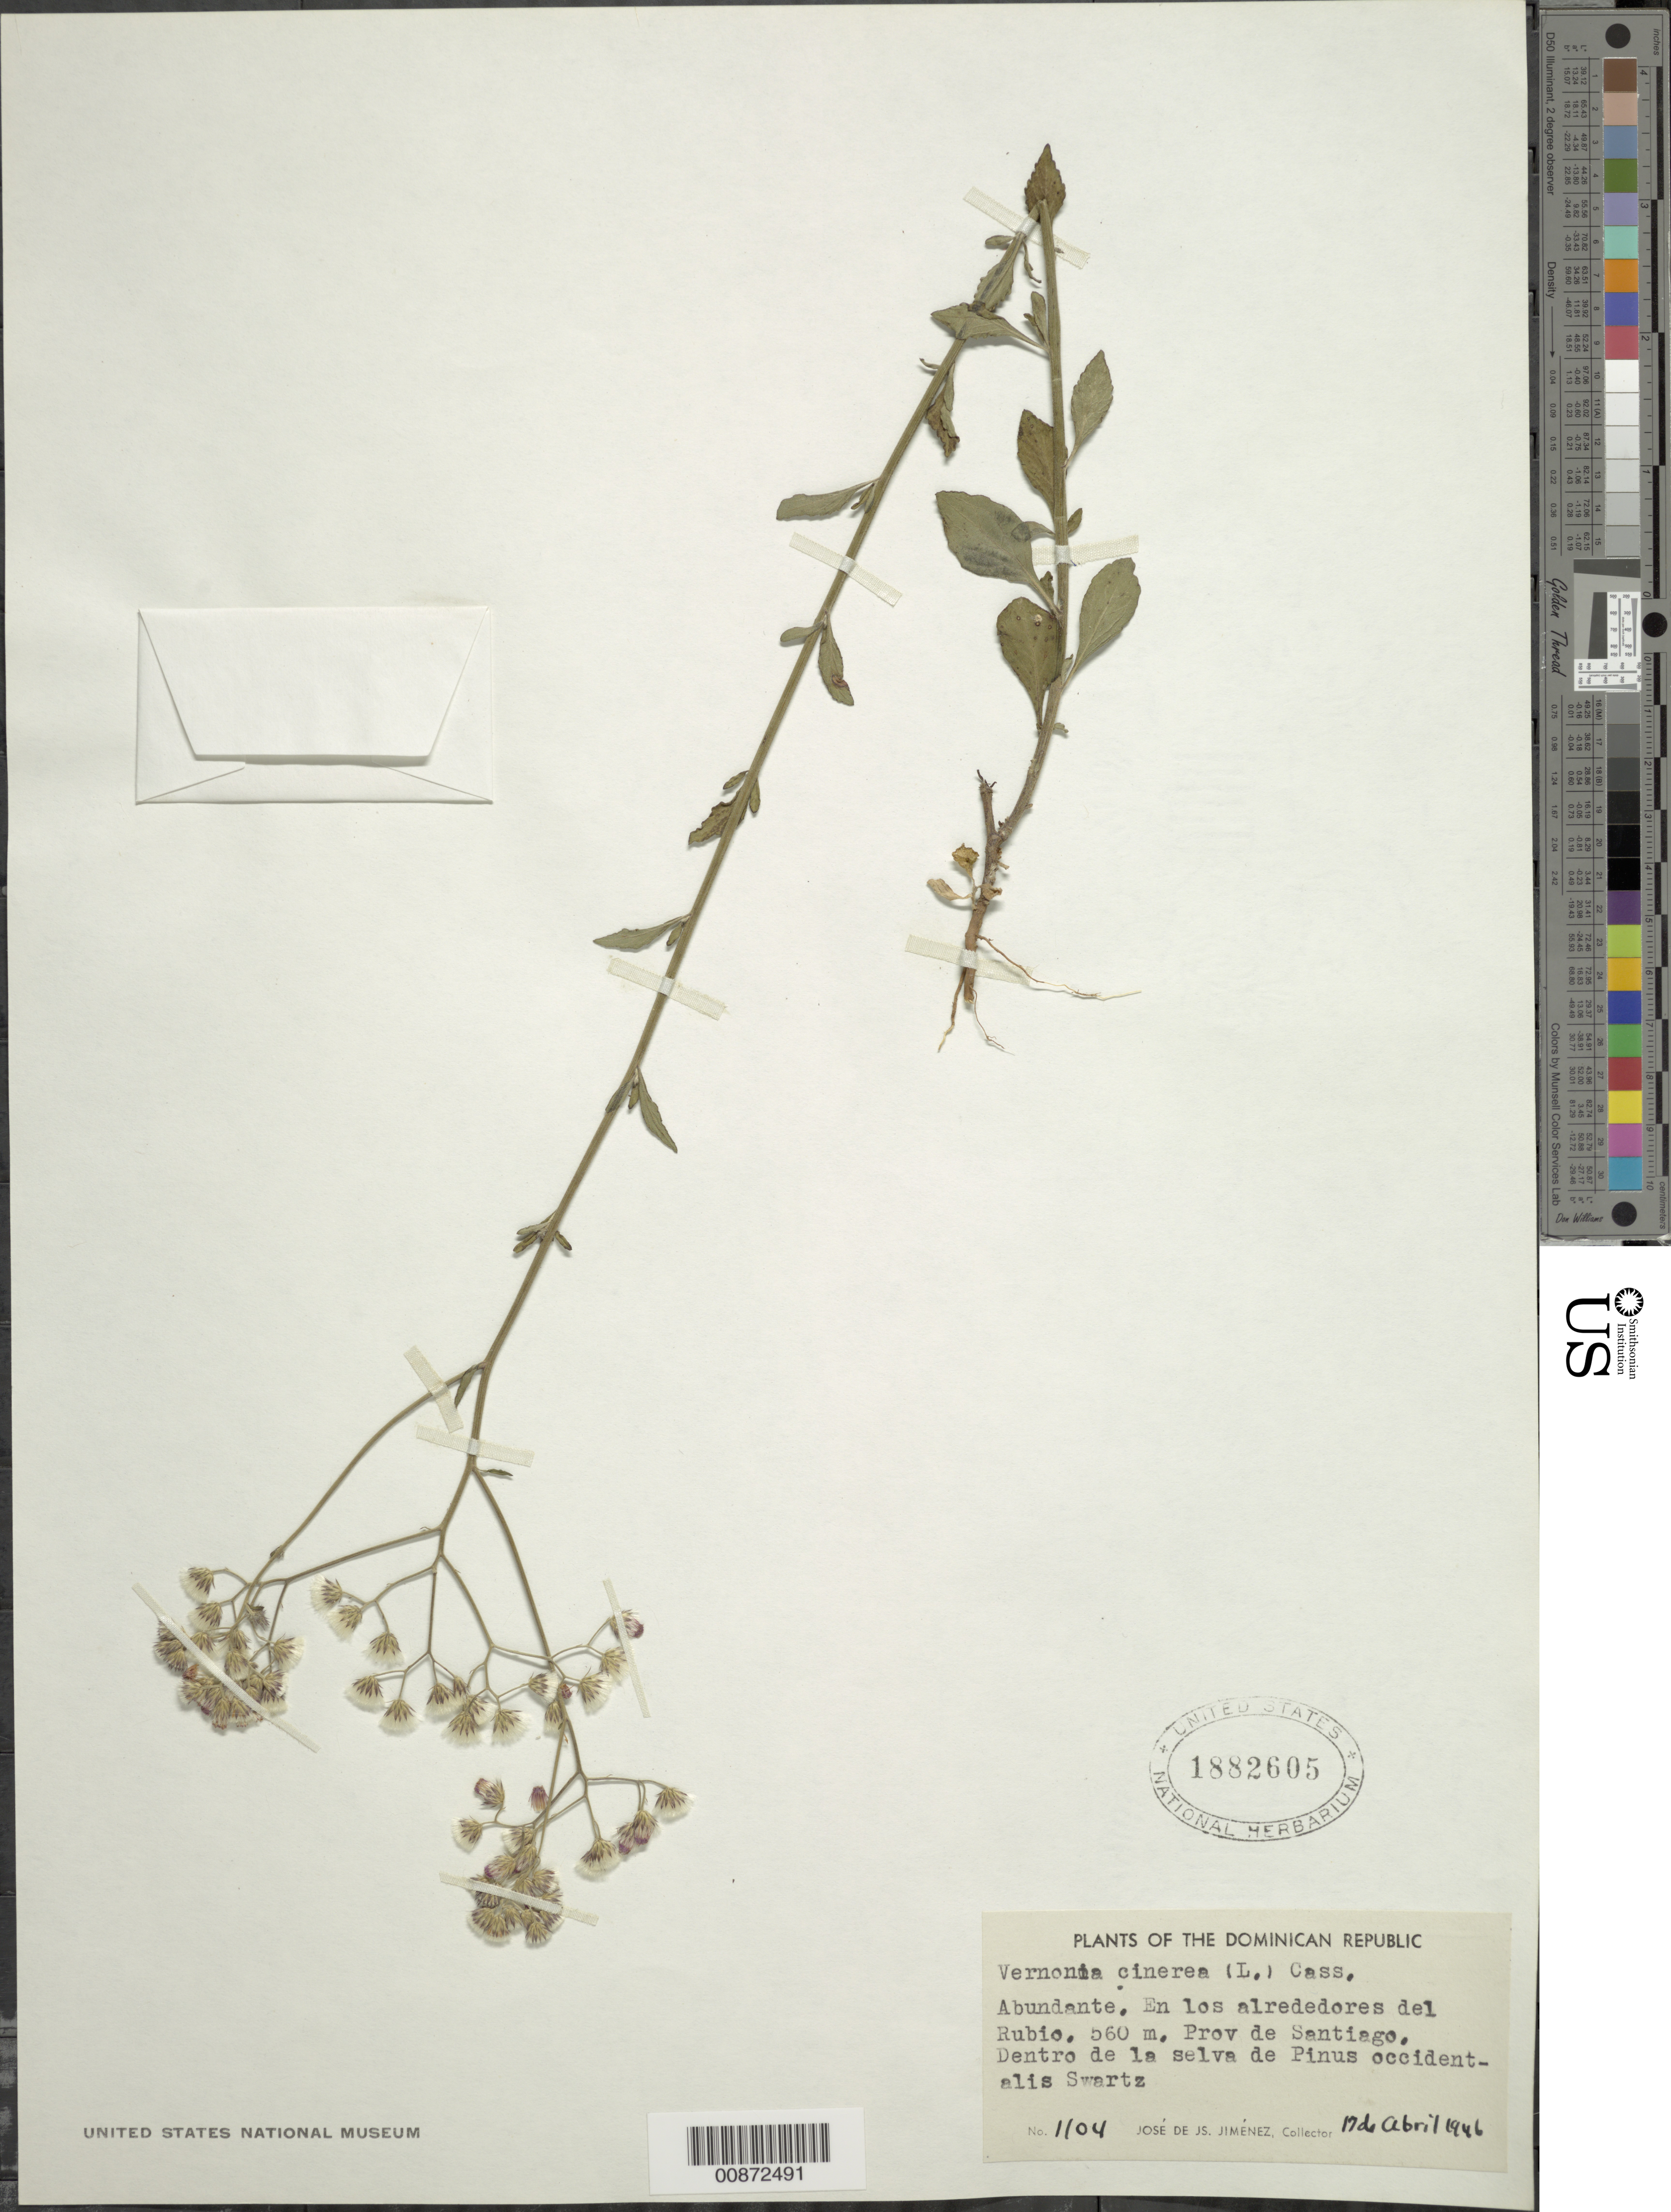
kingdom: Plantae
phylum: Tracheophyta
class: Magnoliopsida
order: Asterales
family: Asteraceae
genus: Cyanthillium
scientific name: Cyanthillium cinereum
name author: (L.) H. Rob.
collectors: J. J. Jiménez Almonte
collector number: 1104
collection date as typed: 17 Apr 1946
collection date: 1946-04-17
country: Dominican Republic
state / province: Santiago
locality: En los alrededores del Rubio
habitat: Dendro de la selva de Pinos occidentalis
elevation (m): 560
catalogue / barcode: US 1882605